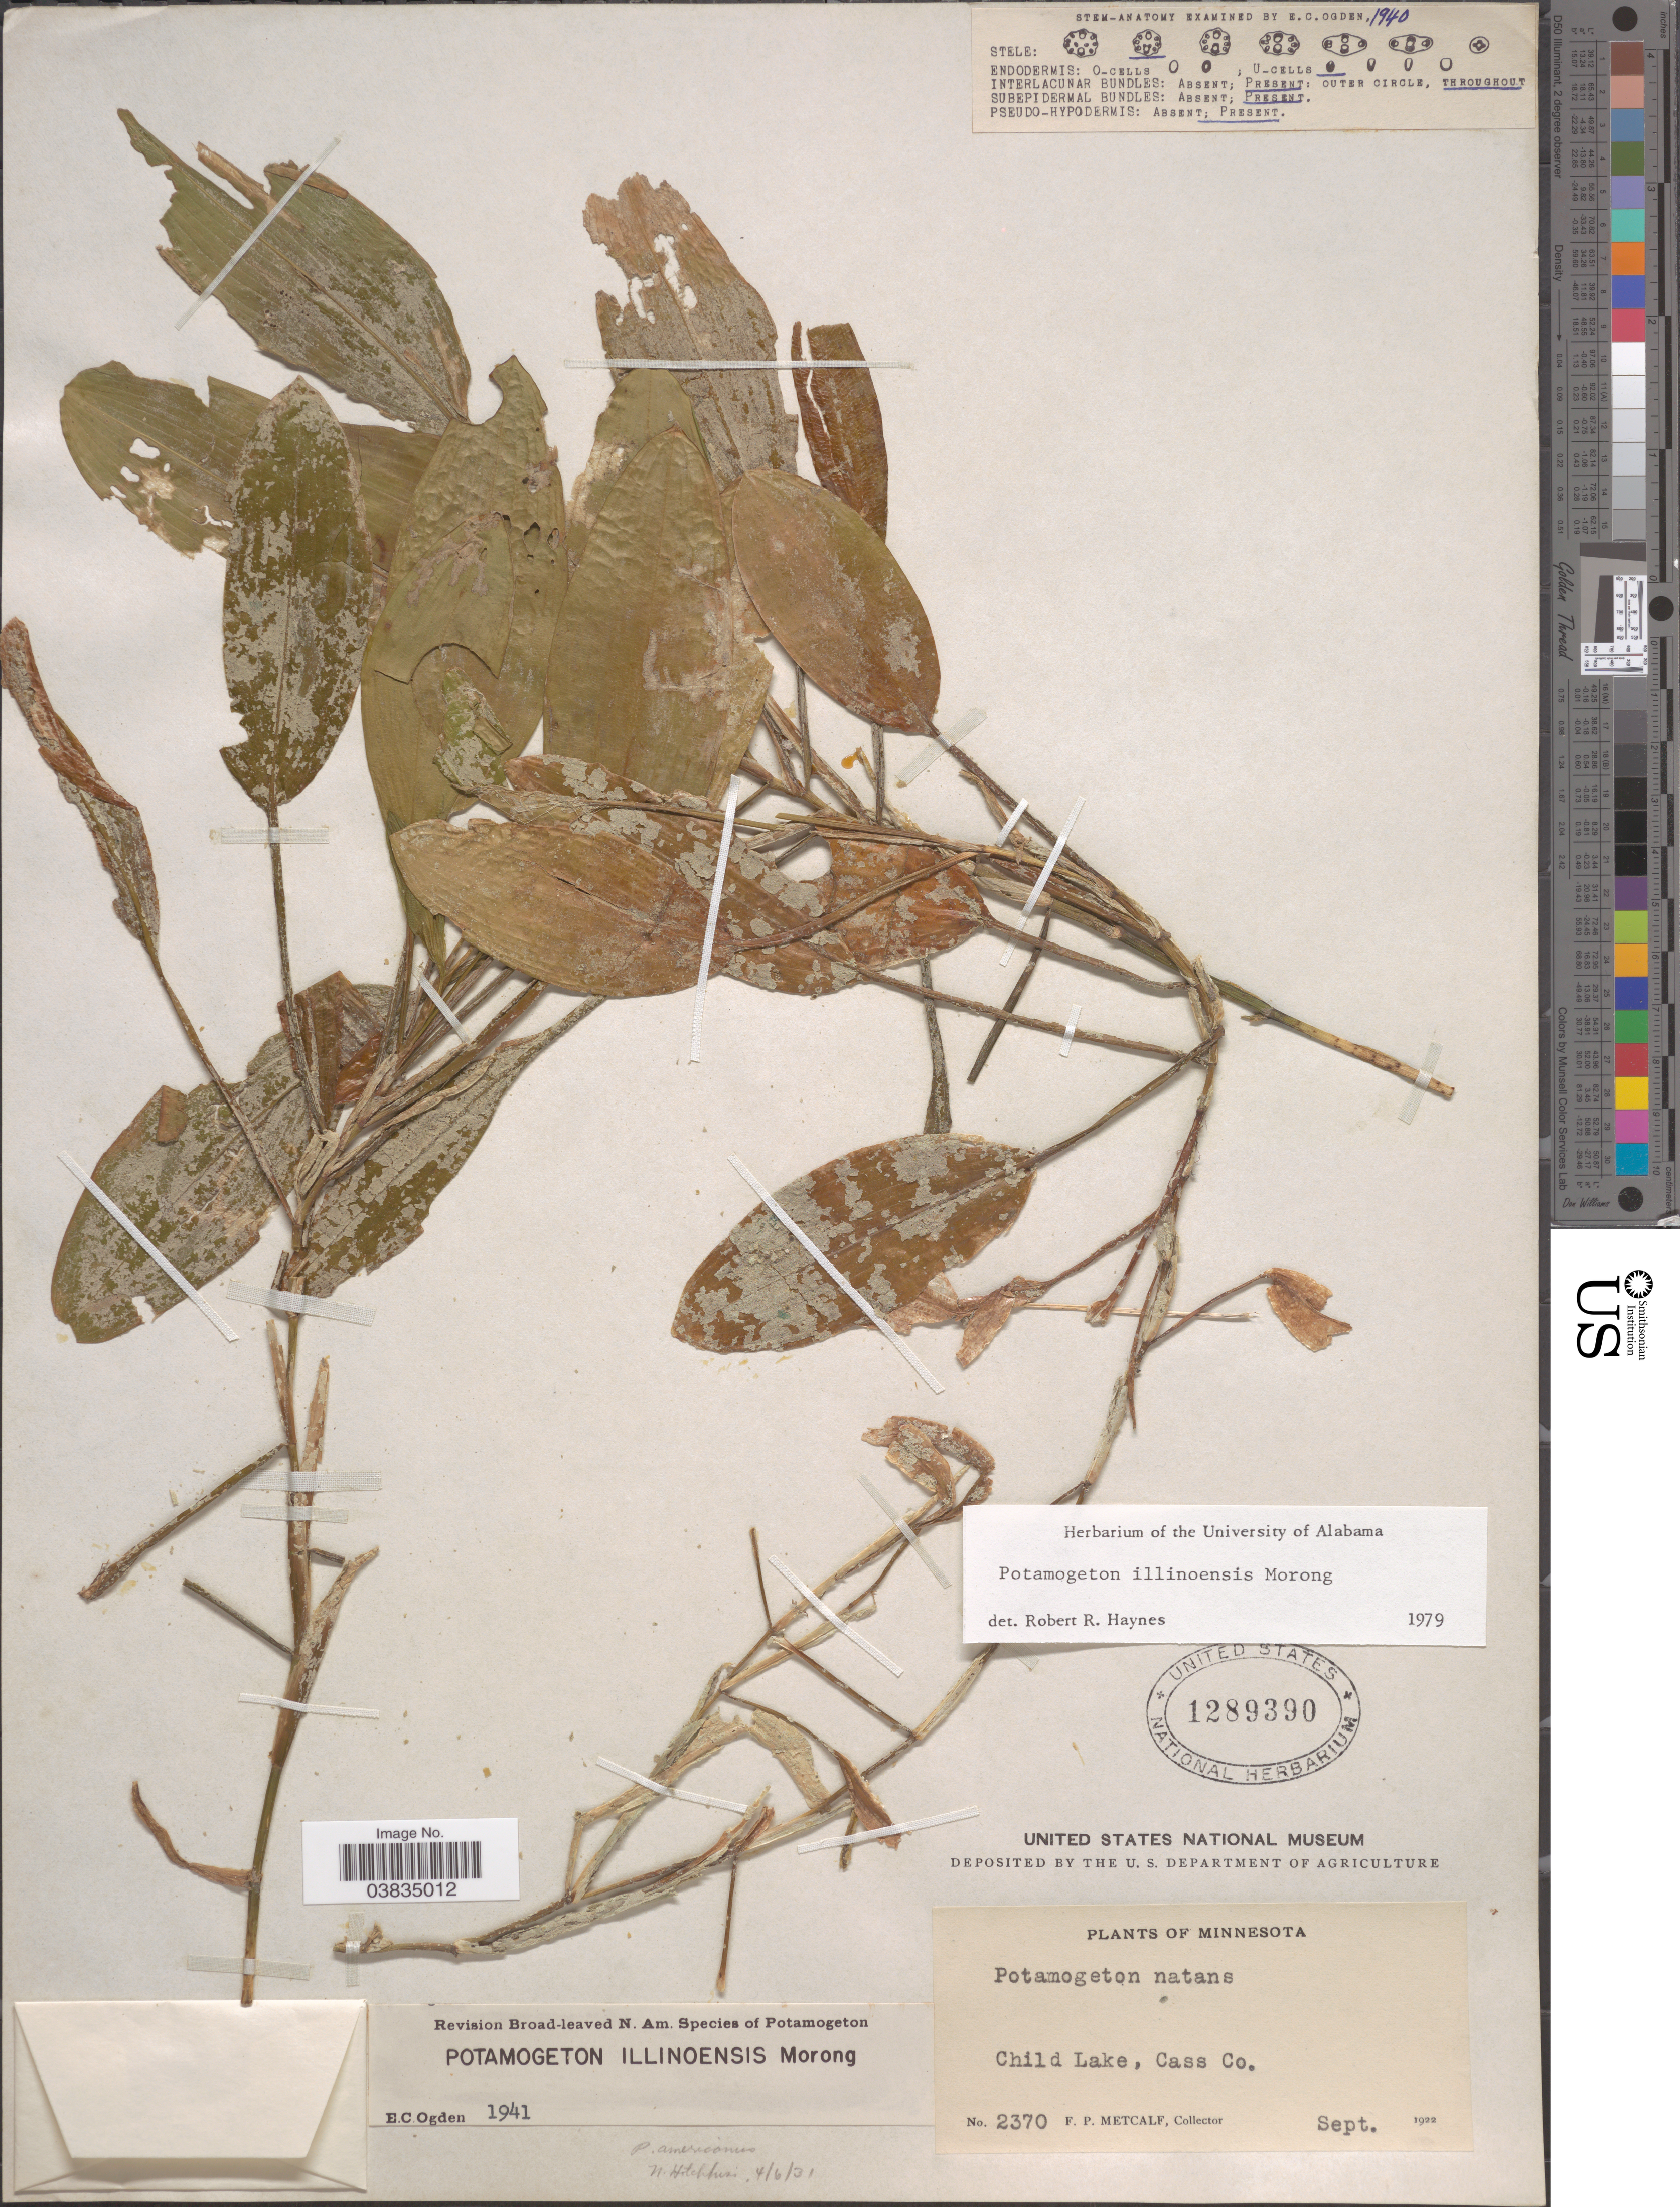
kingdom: Plantae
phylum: Tracheophyta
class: Liliopsida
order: Alismatales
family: Potamogetonaceae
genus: Potamogeton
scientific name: Potamogeton illinoensis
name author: Morong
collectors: F. Metcalf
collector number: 2370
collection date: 1922-09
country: United States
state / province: Minnesota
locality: Child Lake, Cass Co.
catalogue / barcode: US 1289390